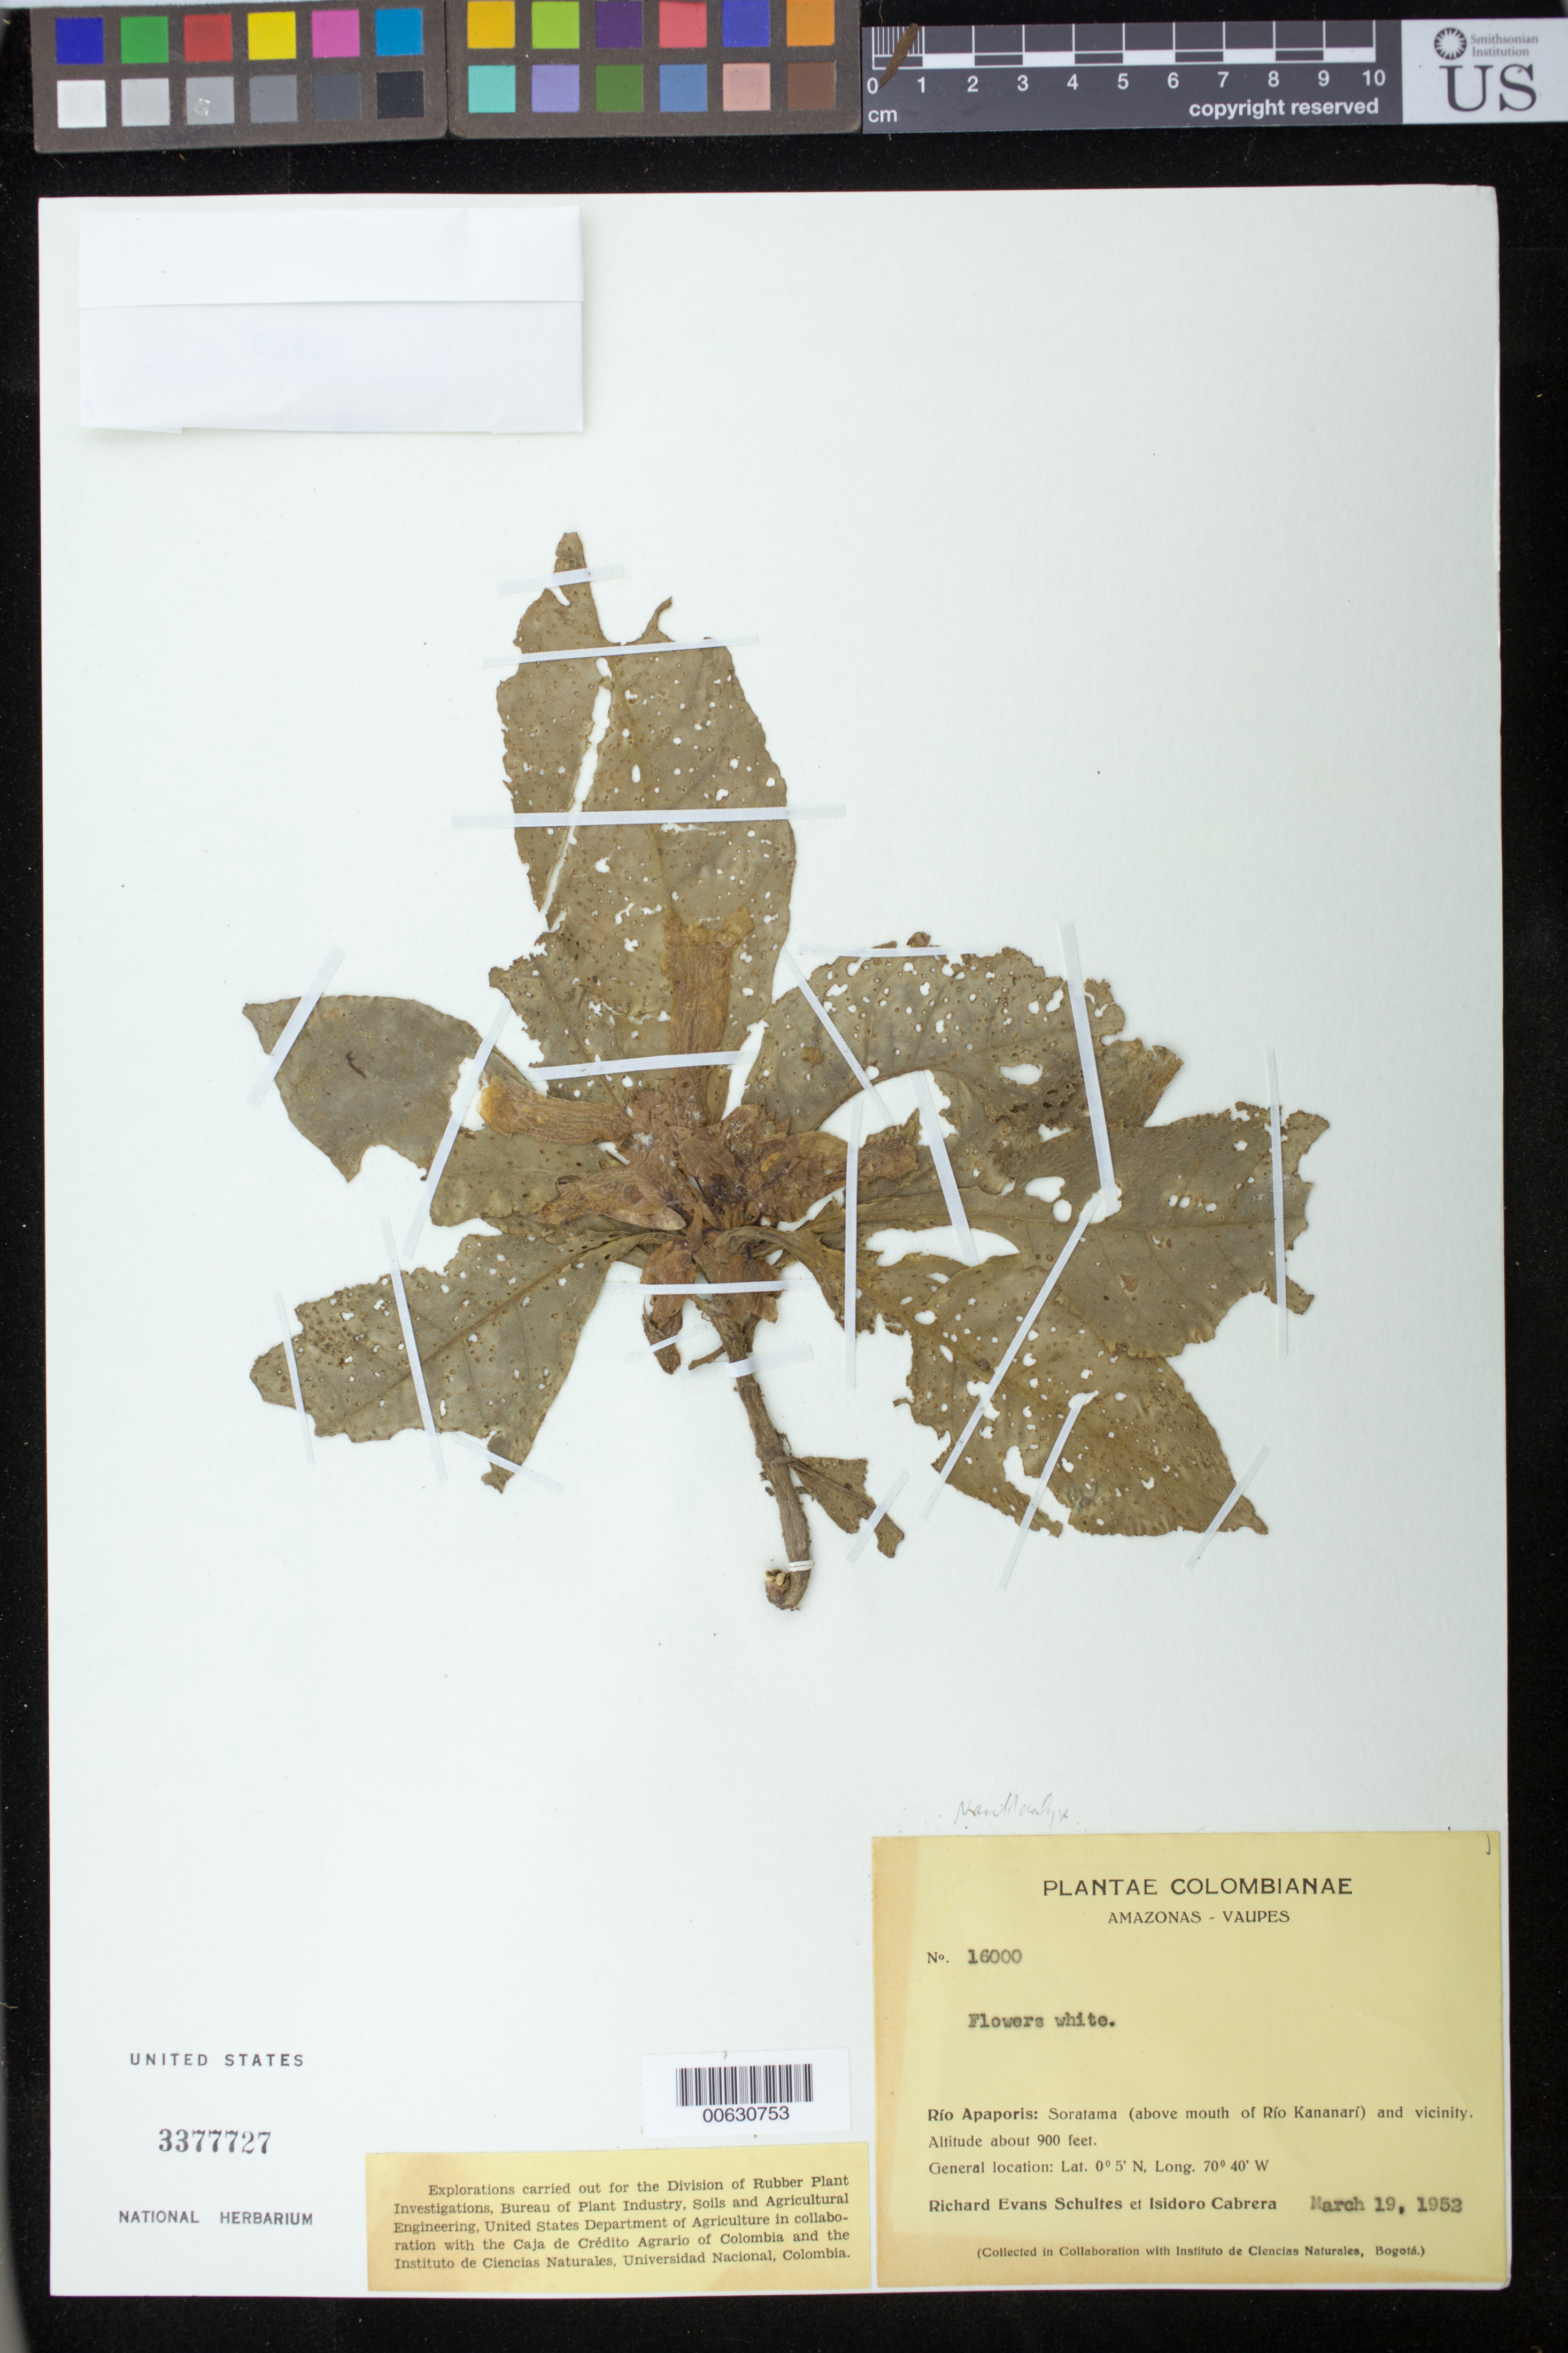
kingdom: Plantae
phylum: Tracheophyta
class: Magnoliopsida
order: Lamiales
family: Gesneriaceae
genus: Nautilocalyx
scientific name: Nautilocalyx sp.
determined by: Skog, Laurence E.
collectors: R. E. Schultes & I. Cabrera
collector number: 16000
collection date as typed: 19 Mar 1952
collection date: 1952-03-19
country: Colombia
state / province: Amazônas / Vaupés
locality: Río Apaporis: Soratama (above mouth of Río Kananarí) and vicinity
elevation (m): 274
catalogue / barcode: US 3377727